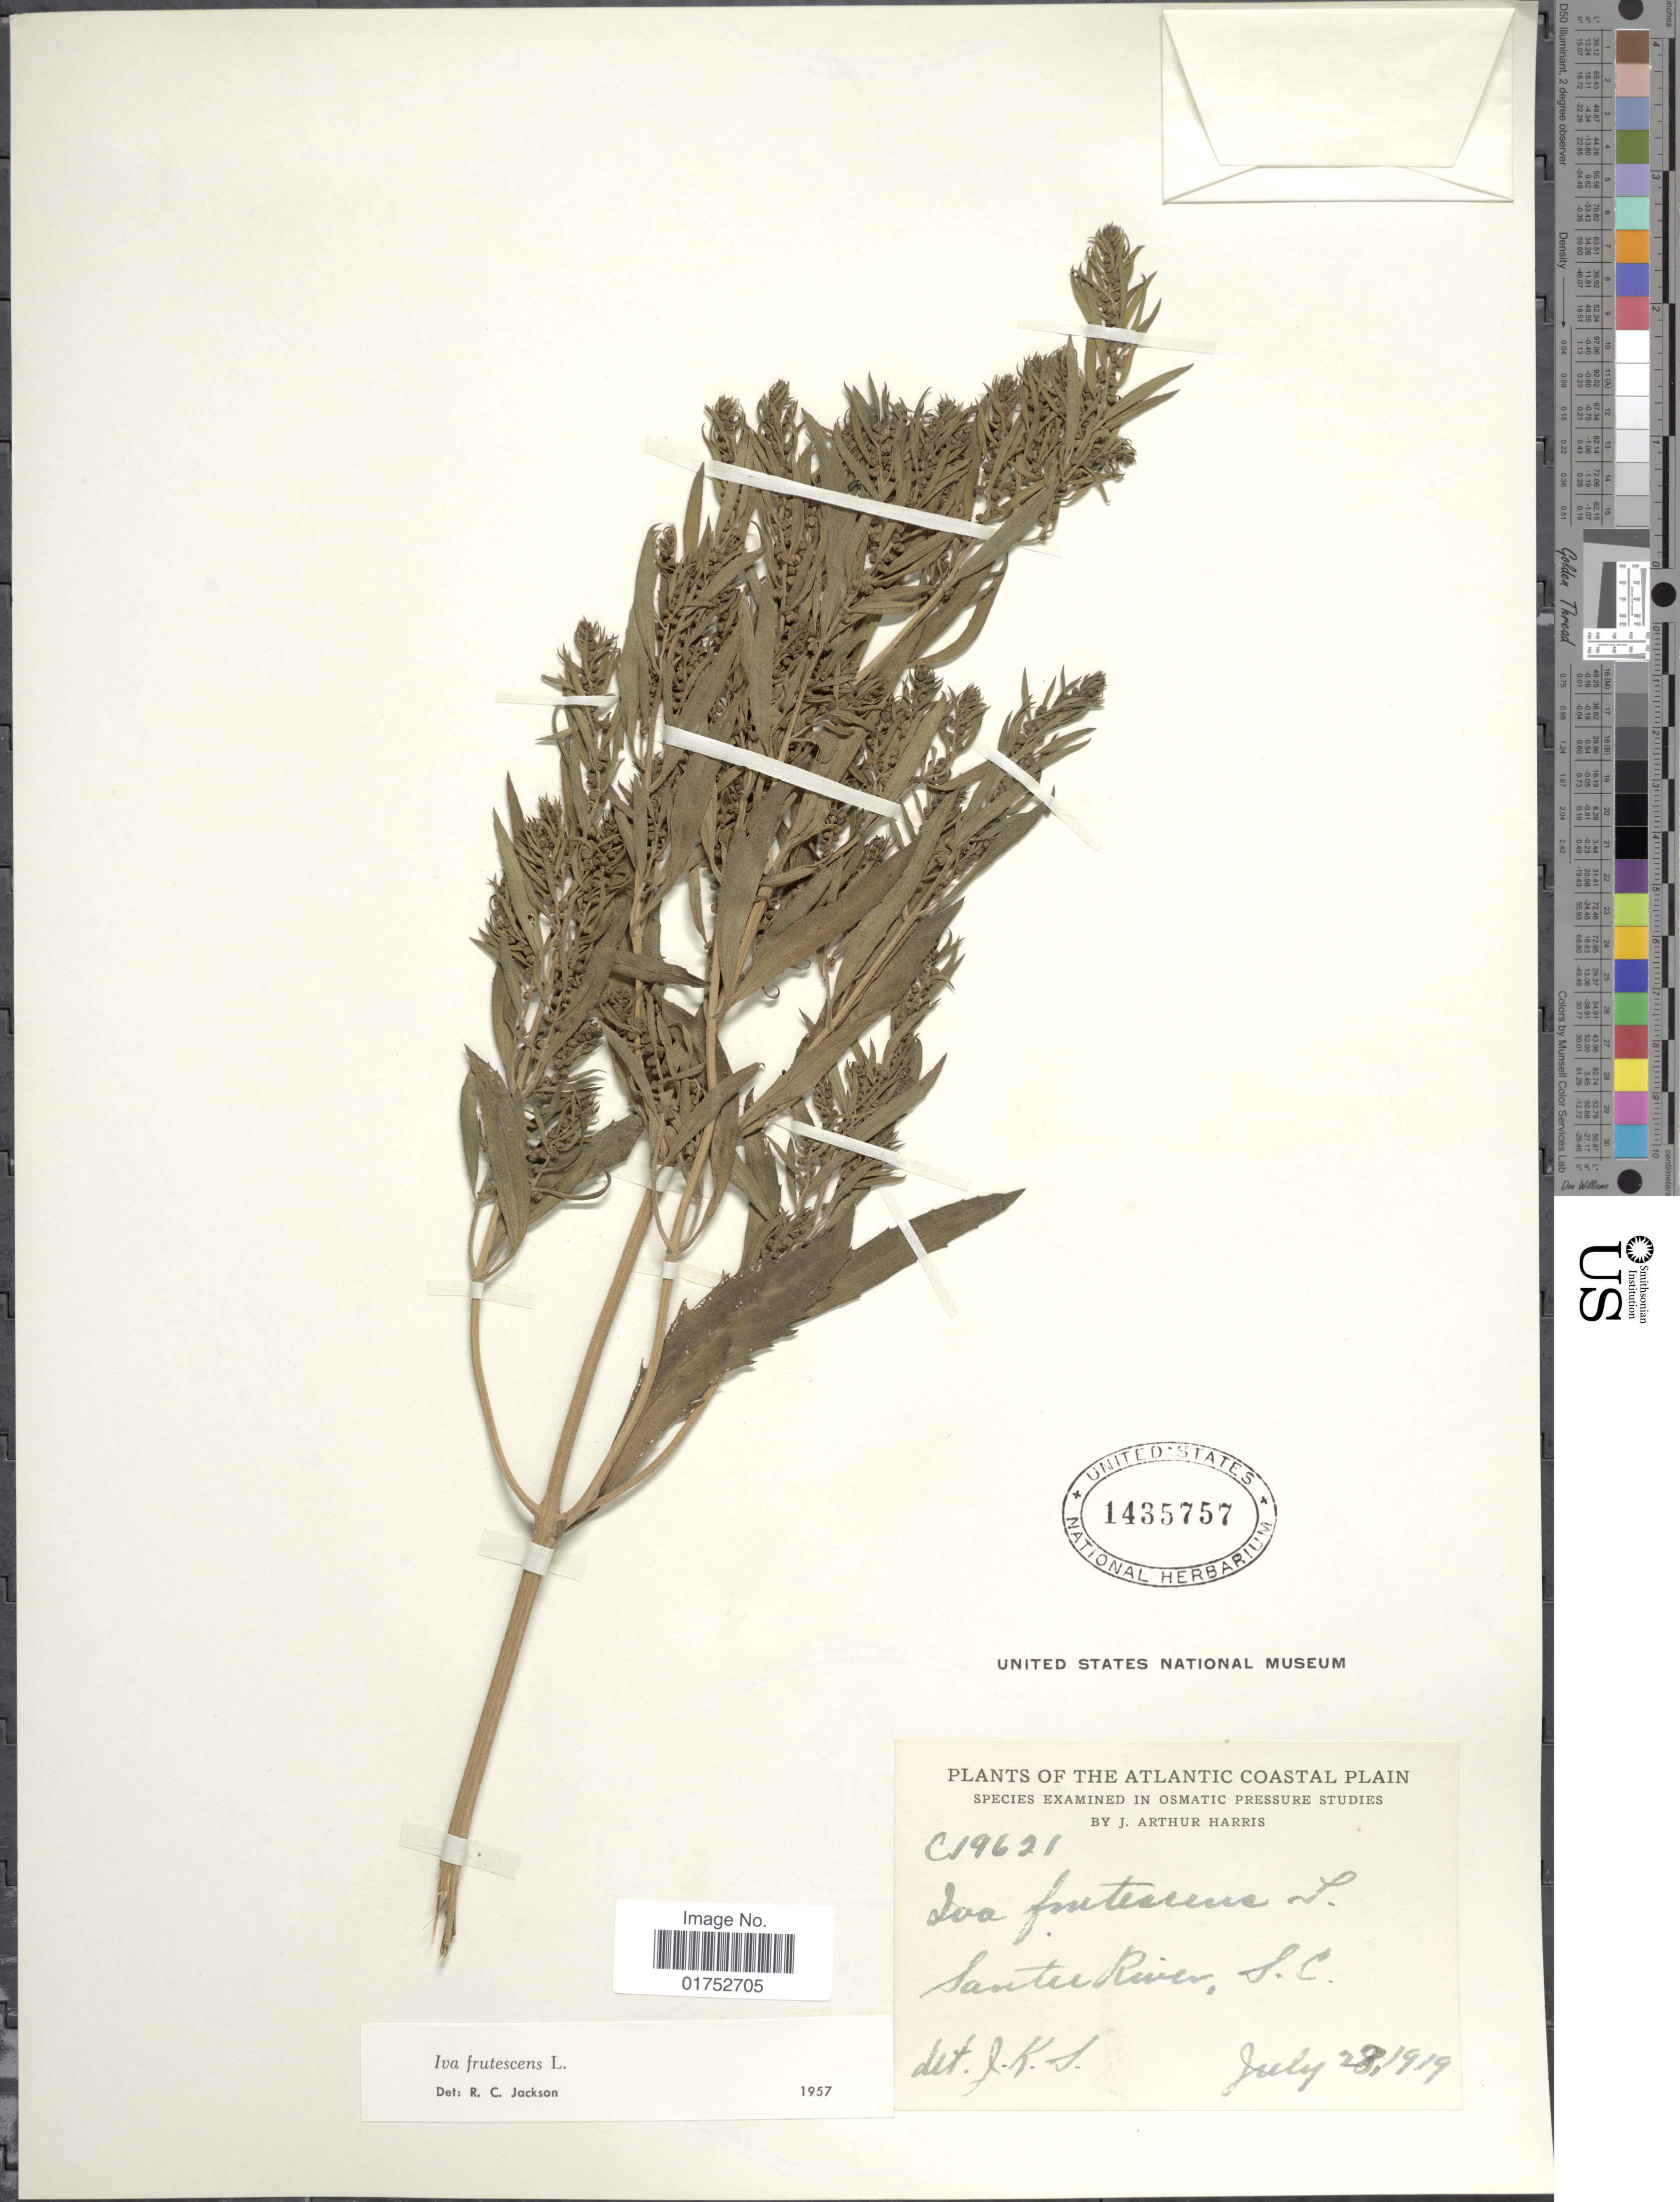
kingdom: Plantae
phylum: Tracheophyta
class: Magnoliopsida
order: Asterales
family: Asteraceae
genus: Iva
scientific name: Iva frutescens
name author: L.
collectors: J. A. Harris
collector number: C19621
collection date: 1919-07-28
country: United States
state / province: South Carolina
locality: Atlantic Coastal Plain, Santee River, S. C.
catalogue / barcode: US 1435757